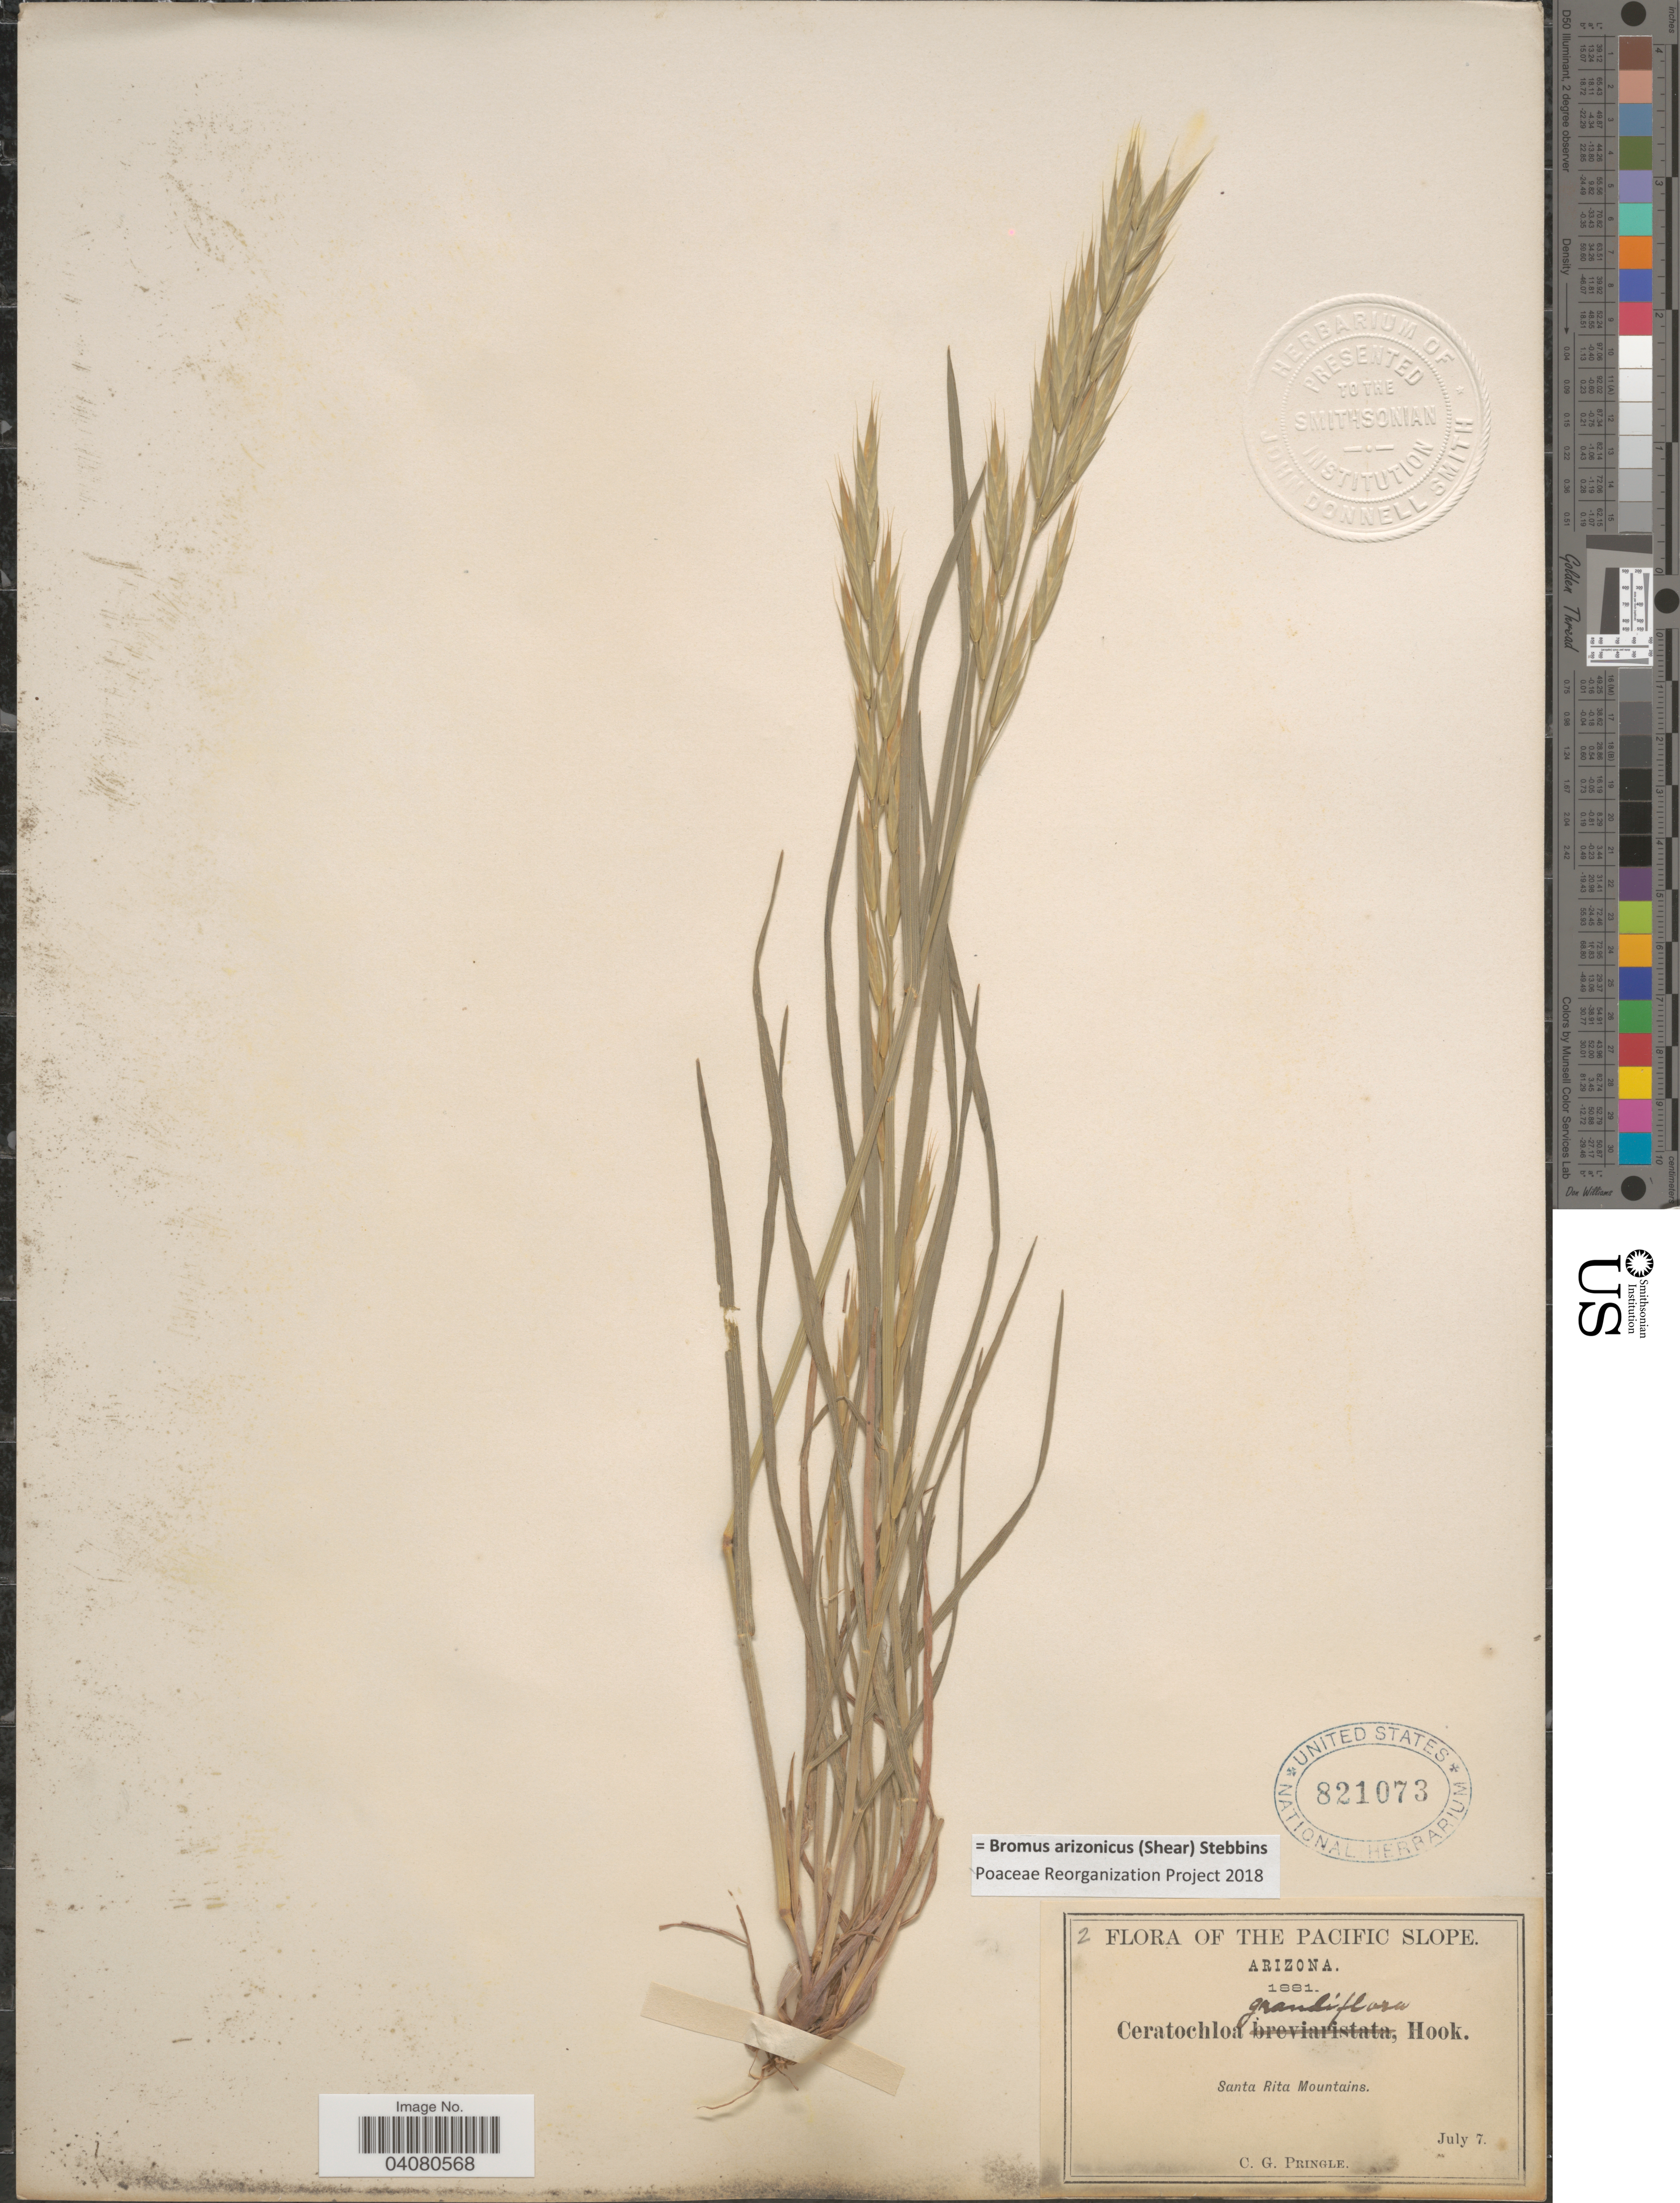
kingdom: Plantae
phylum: Tracheophyta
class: Liliopsida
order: Poales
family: Poaceae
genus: Bromus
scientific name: Bromus arizonicus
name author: (Shear) Stebbins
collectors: C. G. Pringle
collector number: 2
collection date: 1881-07-07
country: United States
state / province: Arizona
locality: Pacific Slope. Santa Rita Mountains.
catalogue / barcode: US 821073